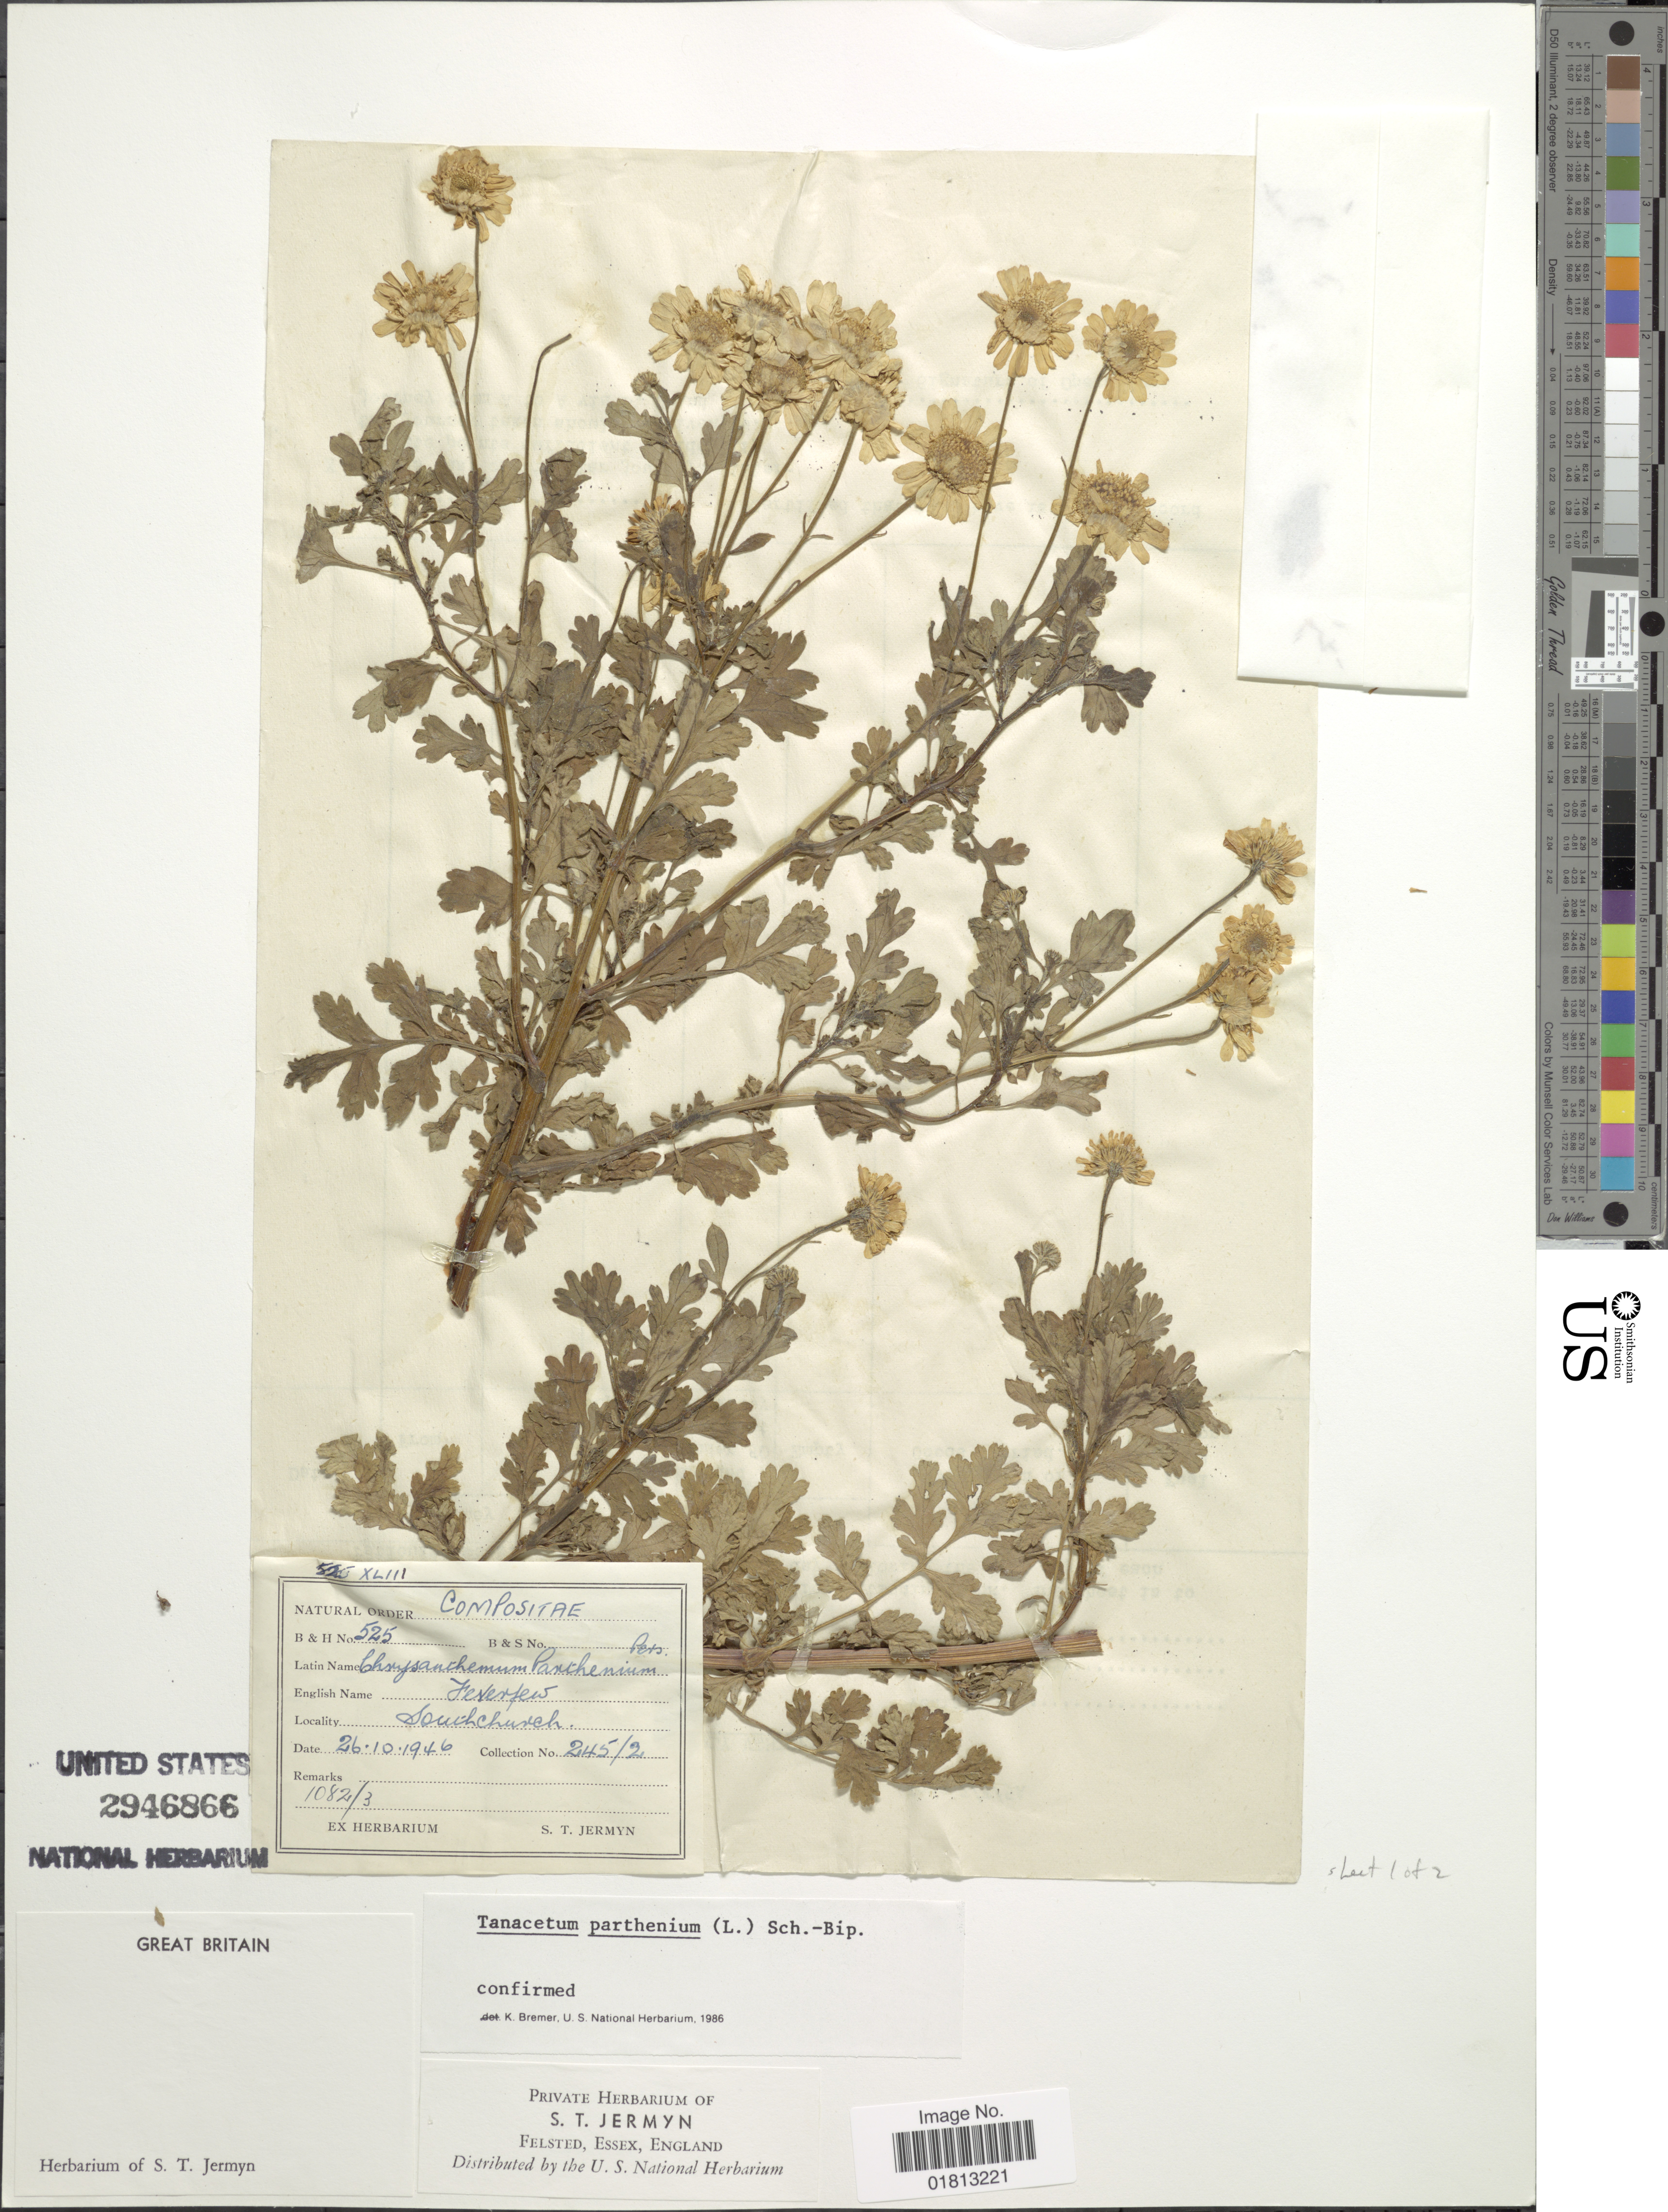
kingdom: Plantae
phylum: Tracheophyta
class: Magnoliopsida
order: Asterales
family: Asteraceae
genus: Tanacetum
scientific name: Tanacetum parthenium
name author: (L.) Sch. Bip.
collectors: S. Jermyn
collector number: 245/2 / 525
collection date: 1946-10-26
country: United Kingdom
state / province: England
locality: South church, Great Britain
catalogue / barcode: US 2946866